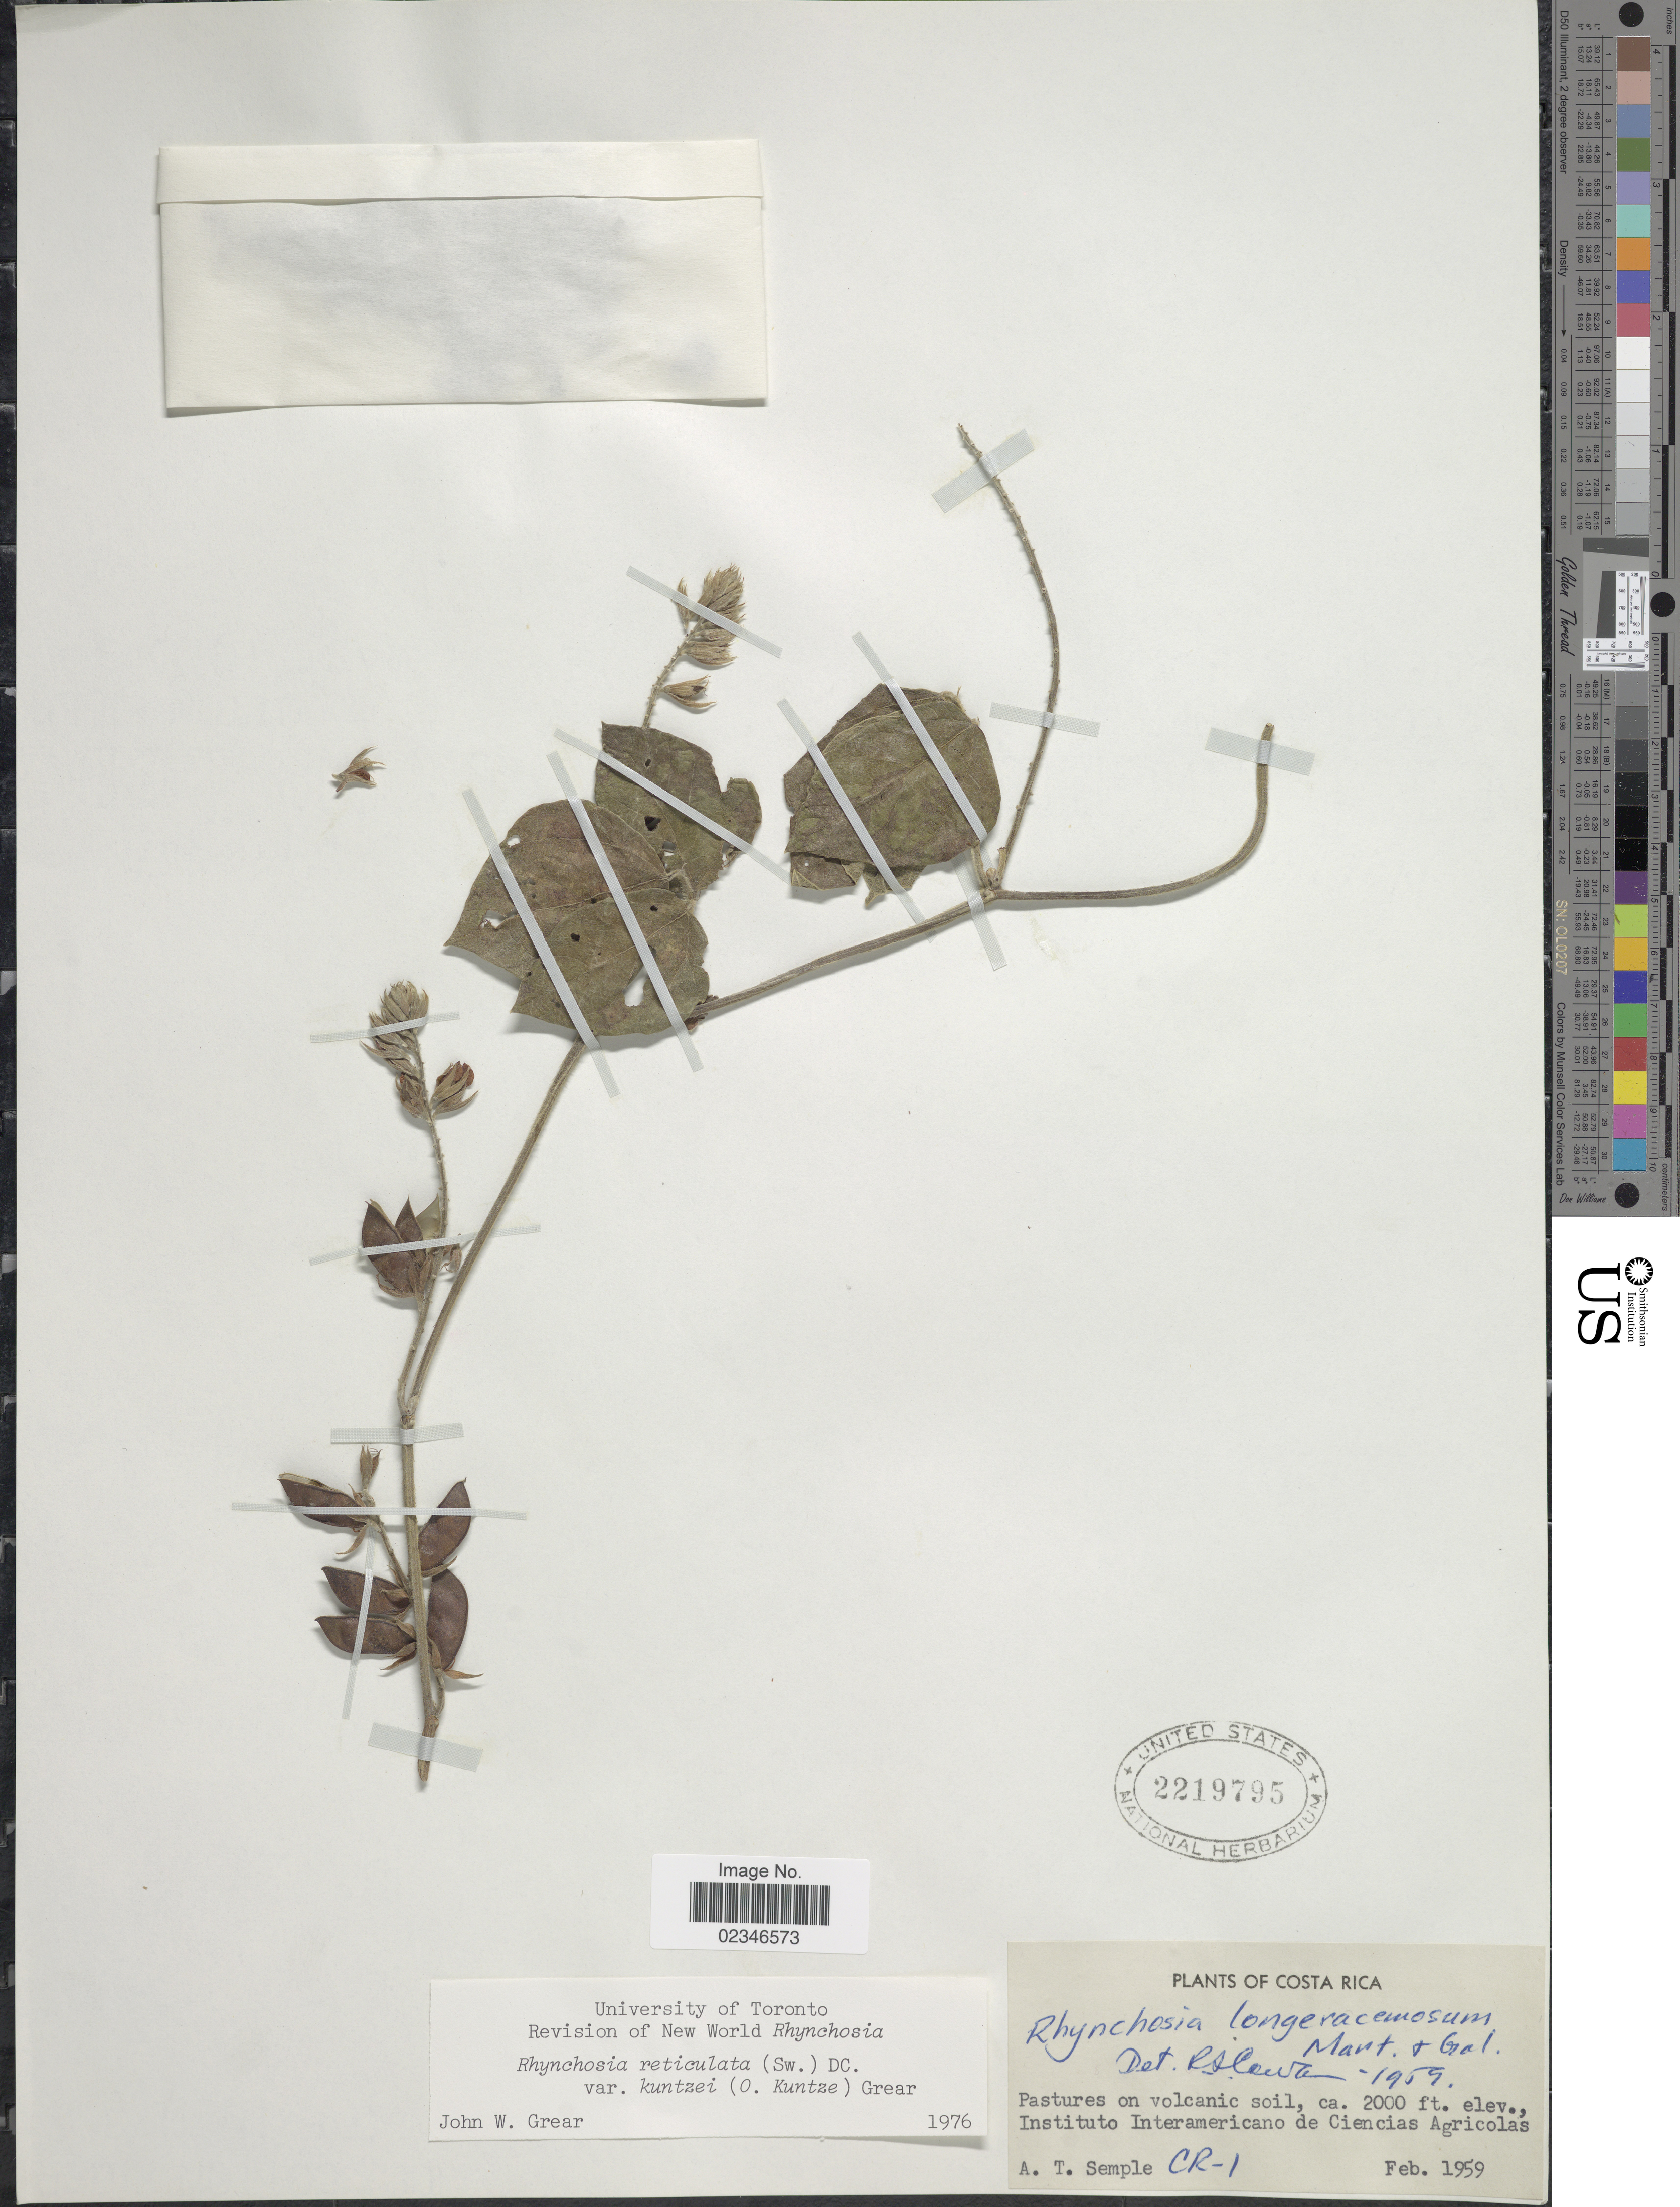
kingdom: Plantae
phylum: Tracheophyta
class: Magnoliopsida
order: Fabales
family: Fabaceae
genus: Rhynchosia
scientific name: Rhynchosia reticulata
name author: (Sw.) DC.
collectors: A. Semple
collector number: CR-1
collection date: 1959-02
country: Costa Rica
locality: Instituto Interamericano de Ciencias Agricolas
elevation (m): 610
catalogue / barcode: US 2219795